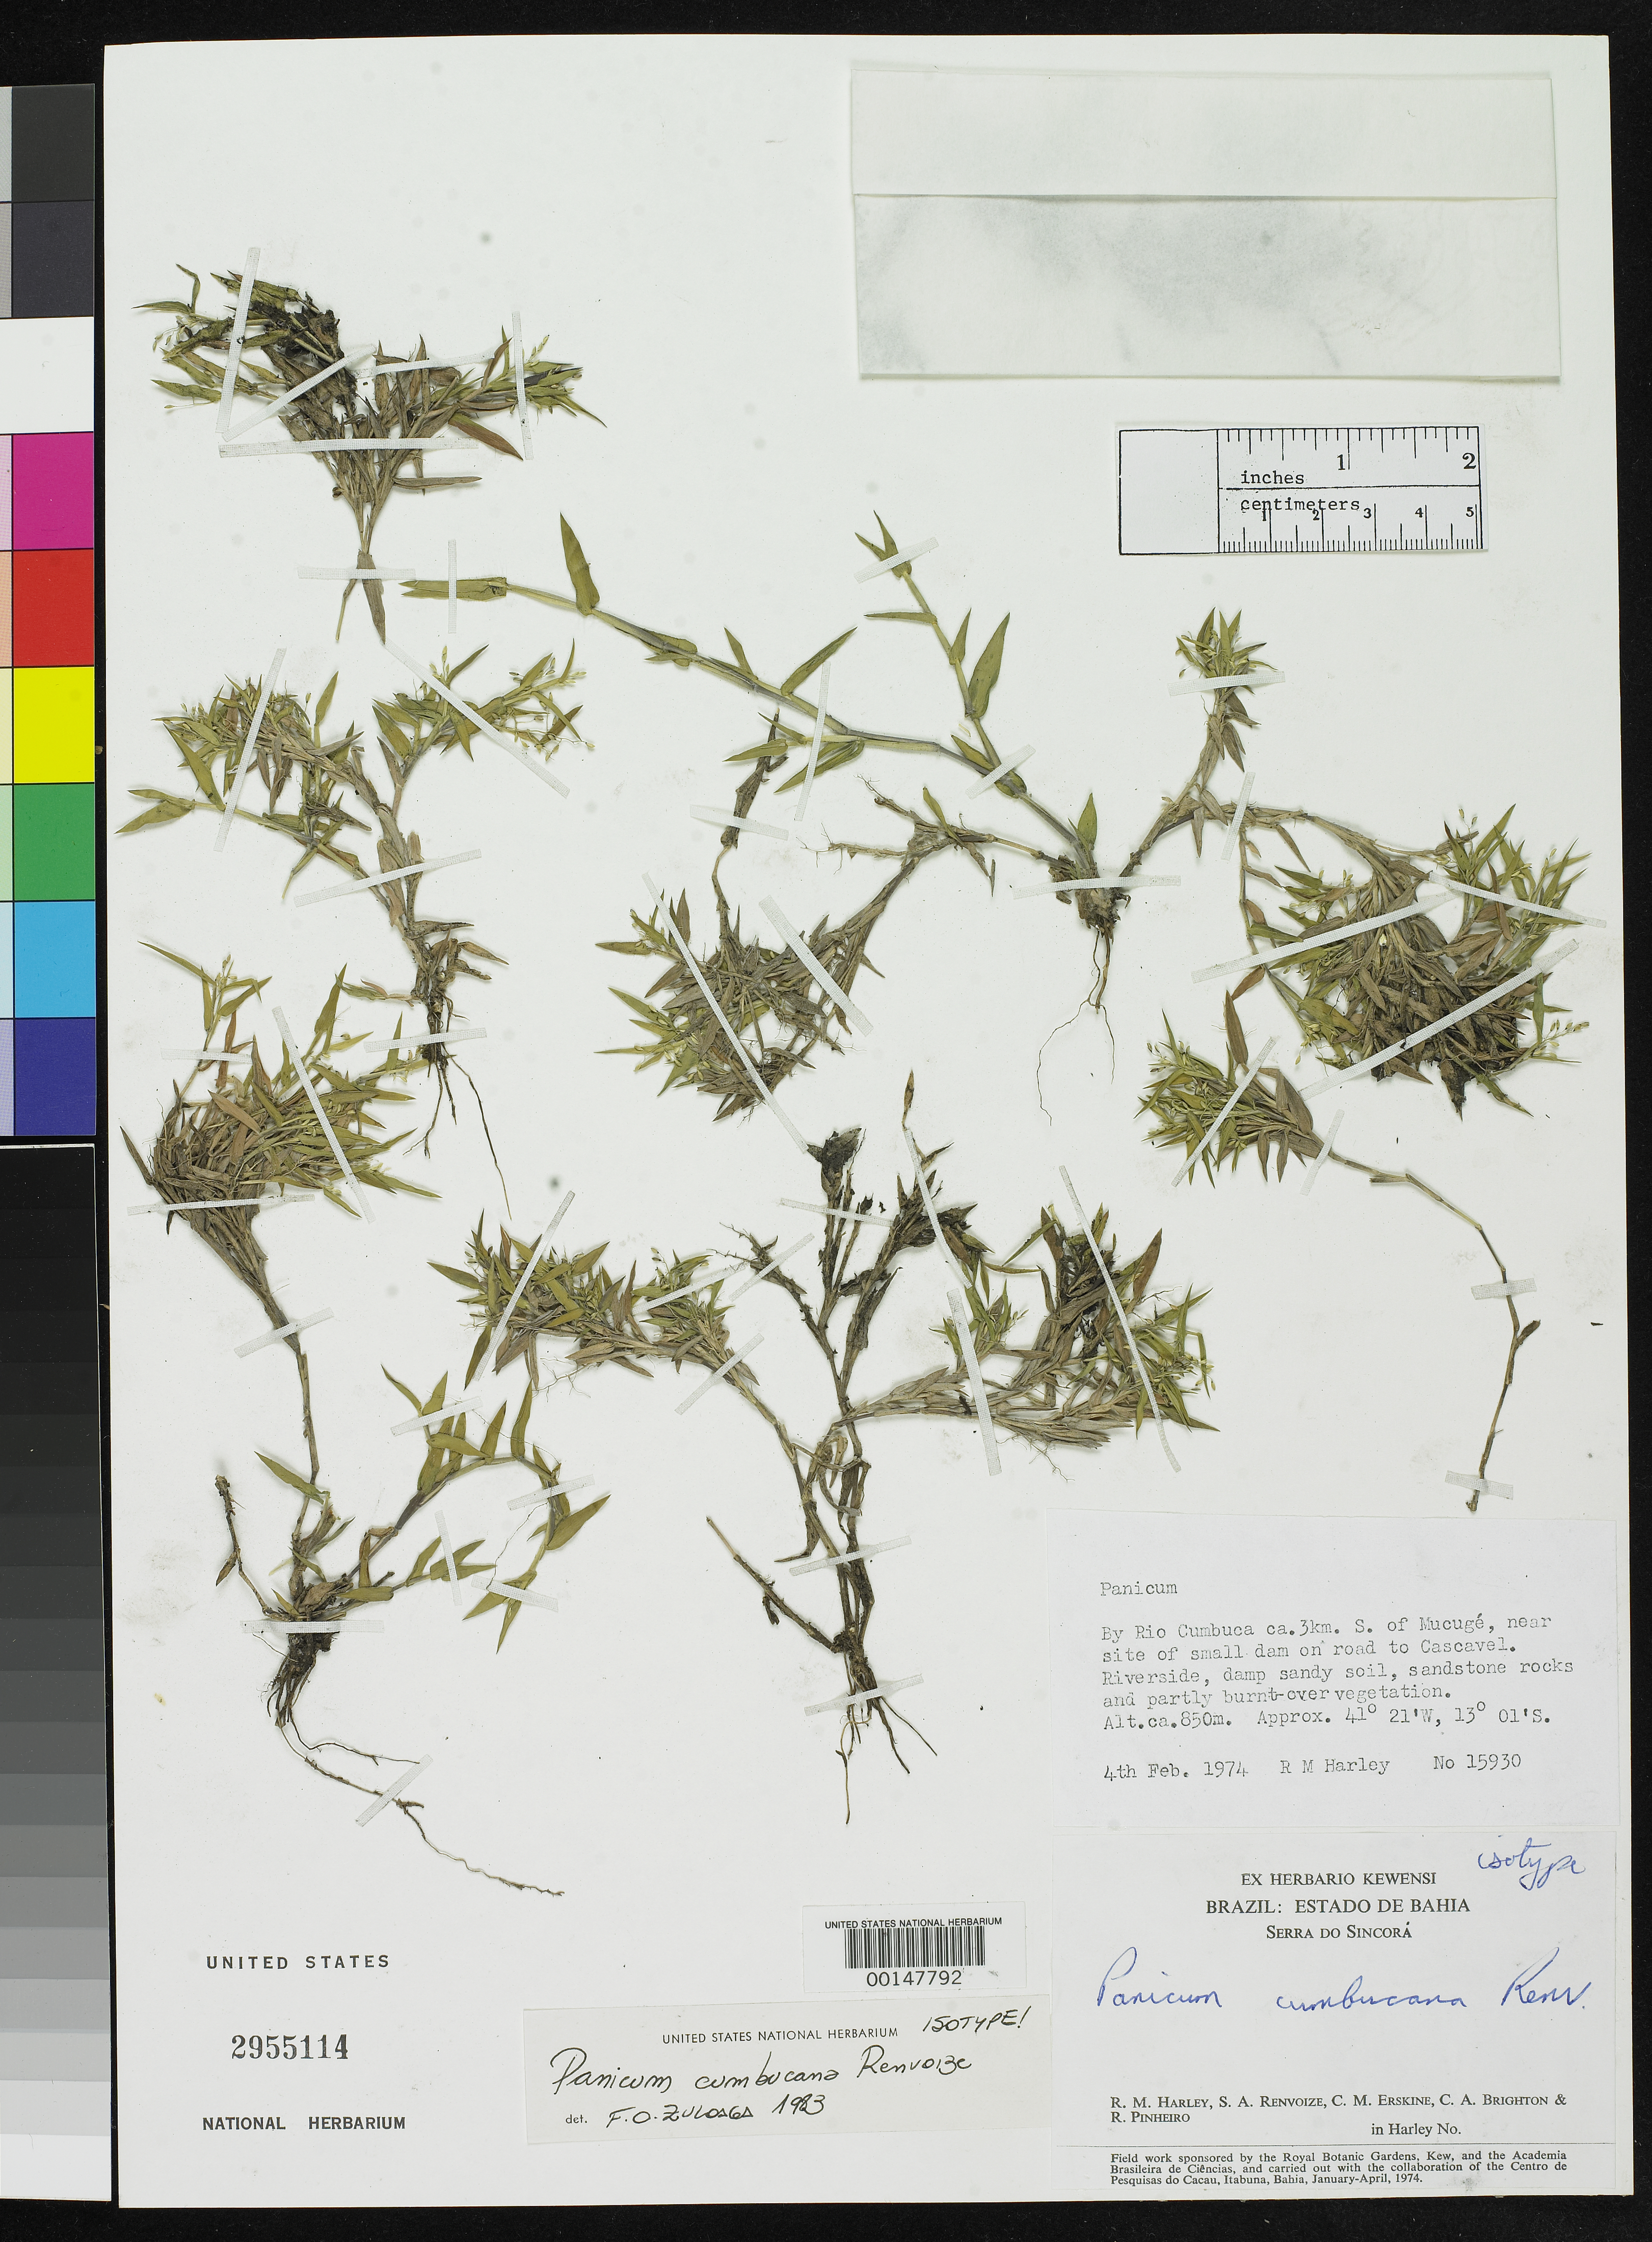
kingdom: Plantae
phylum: Tracheophyta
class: Liliopsida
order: Poales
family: Poaceae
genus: Panicum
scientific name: Panicum cumbucana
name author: Renvoize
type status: Isotype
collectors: R. M. Harley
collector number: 15930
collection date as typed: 04 Feb 1974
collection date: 1974-02-04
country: Brazil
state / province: Bahia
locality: Rio Cumbuca, S of Mucuge.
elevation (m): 850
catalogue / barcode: US 2955114